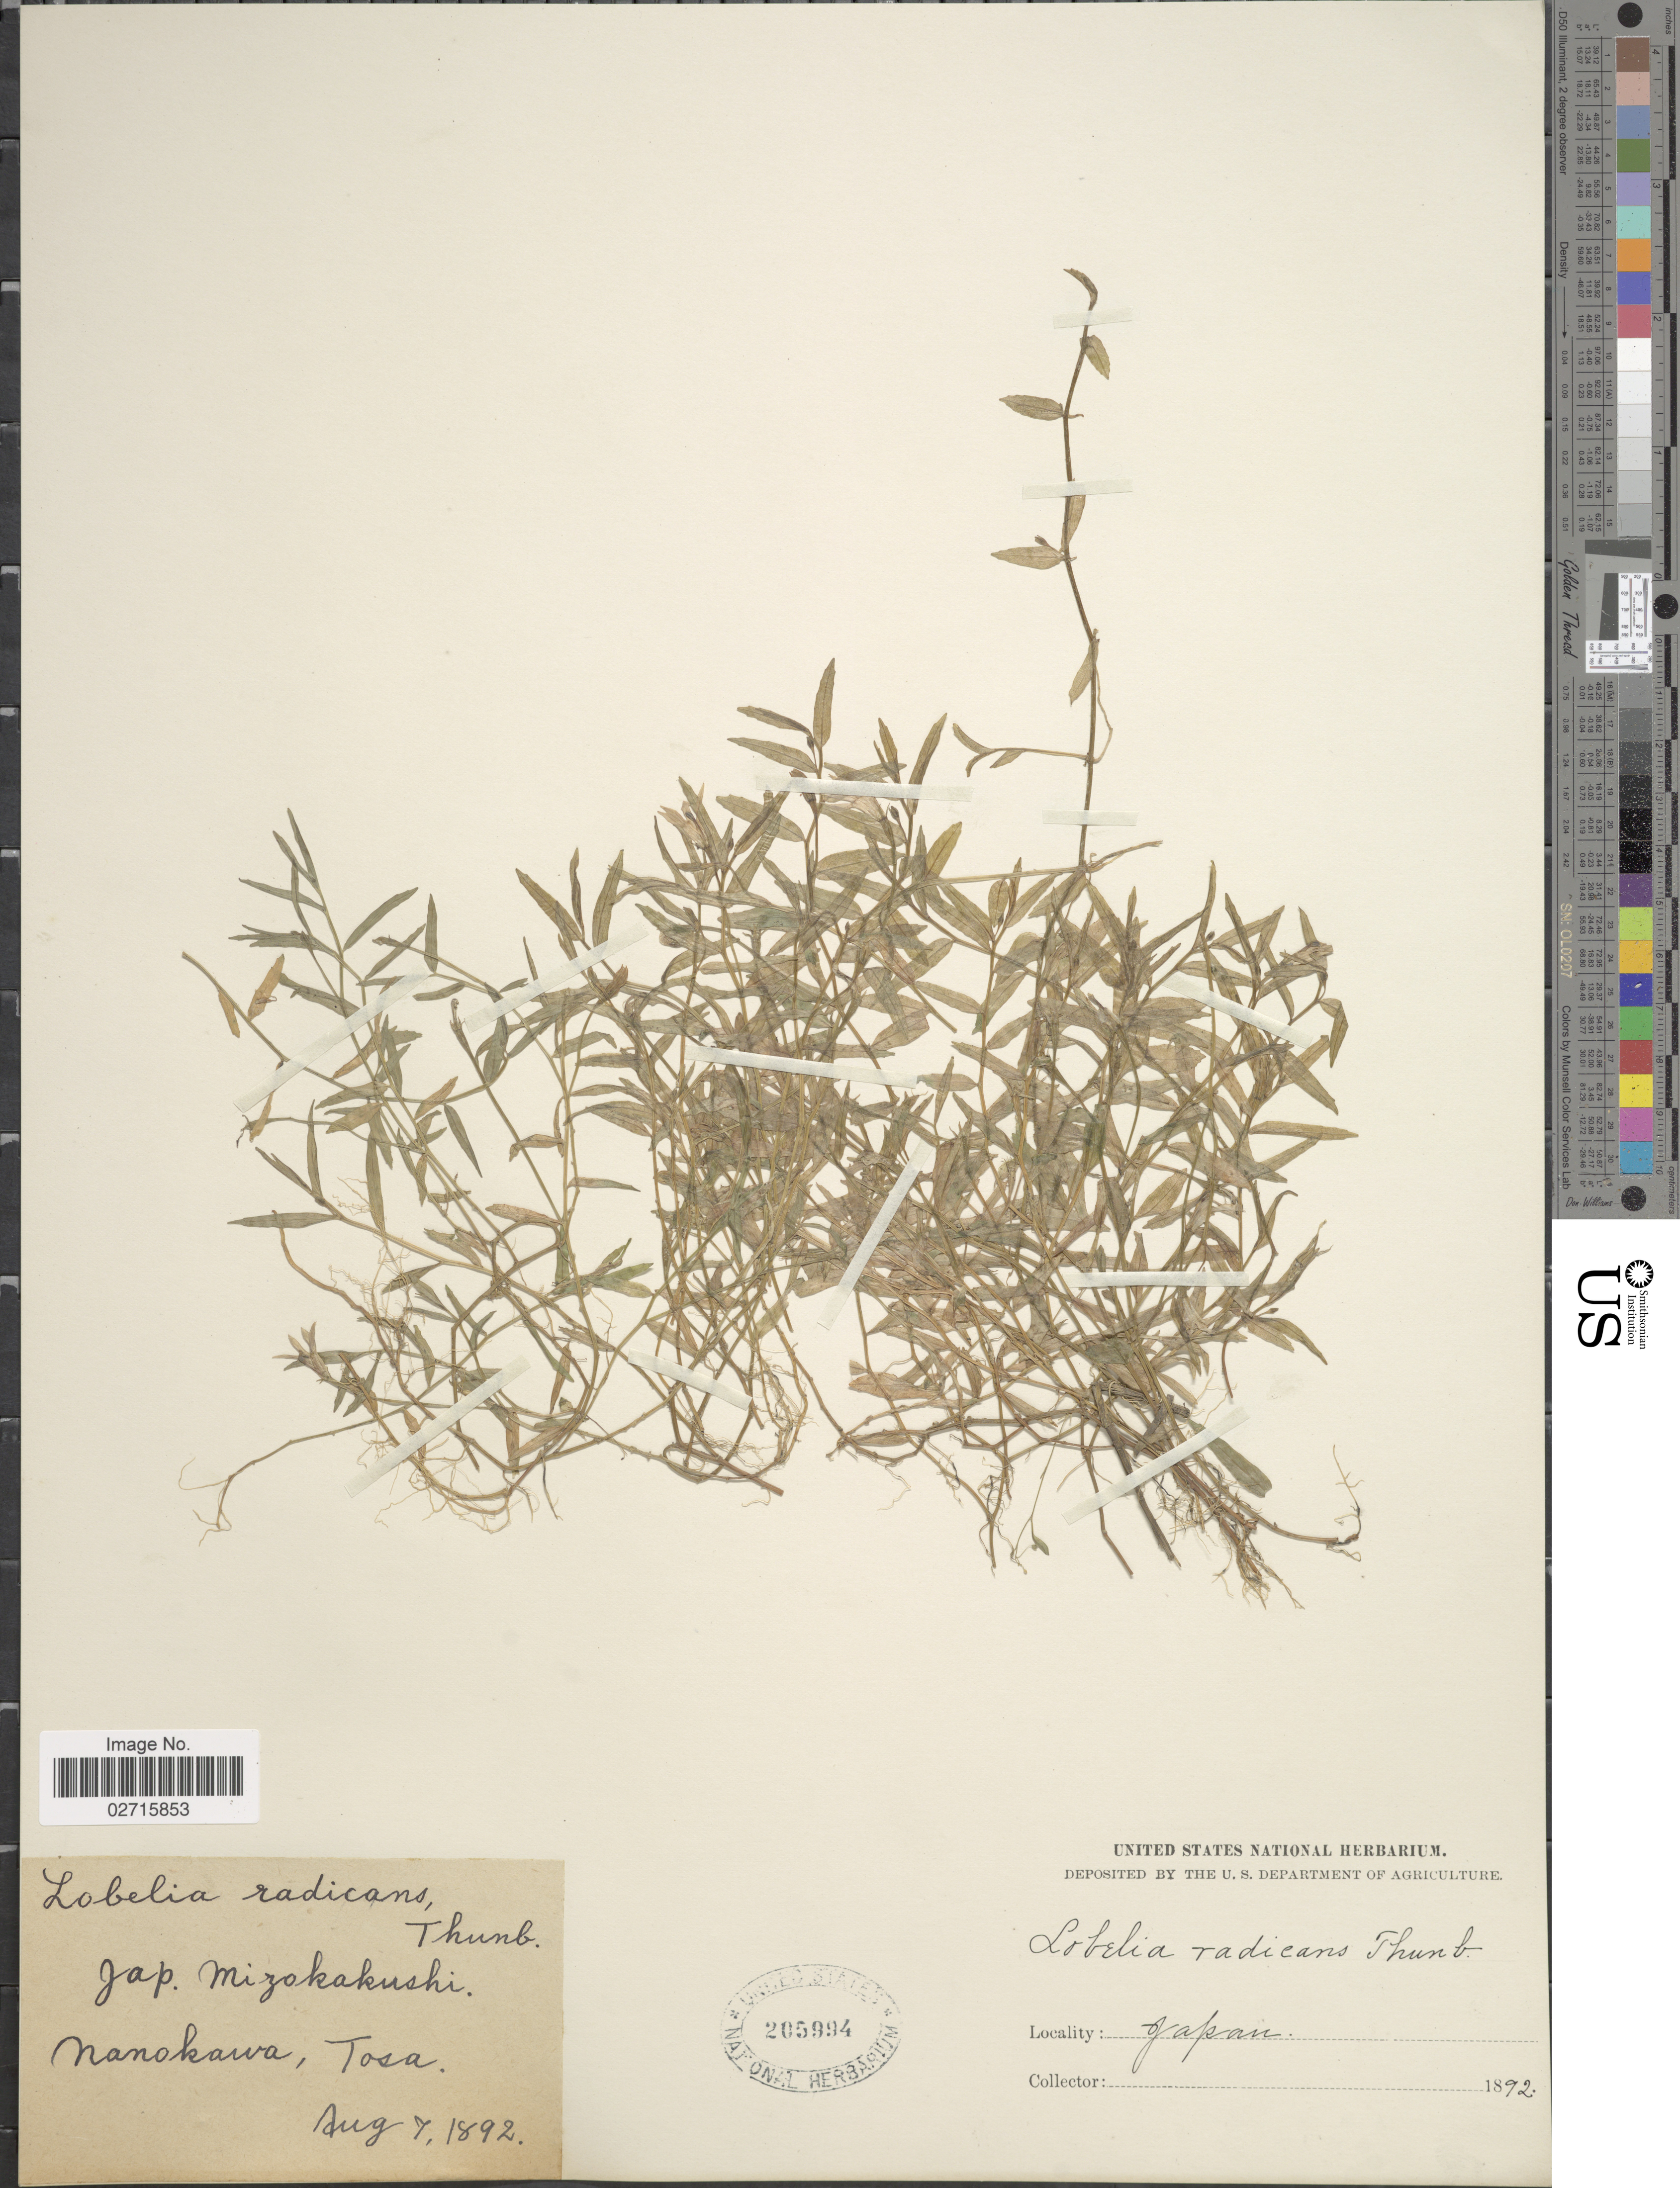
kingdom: Plantae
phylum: Tracheophyta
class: Magnoliopsida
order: Asterales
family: Campanulaceae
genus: Lobelia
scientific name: Lobelia chinensis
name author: Lour.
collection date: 1892-08-07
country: Japan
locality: Nanokawa, Tosa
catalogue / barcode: US 205994